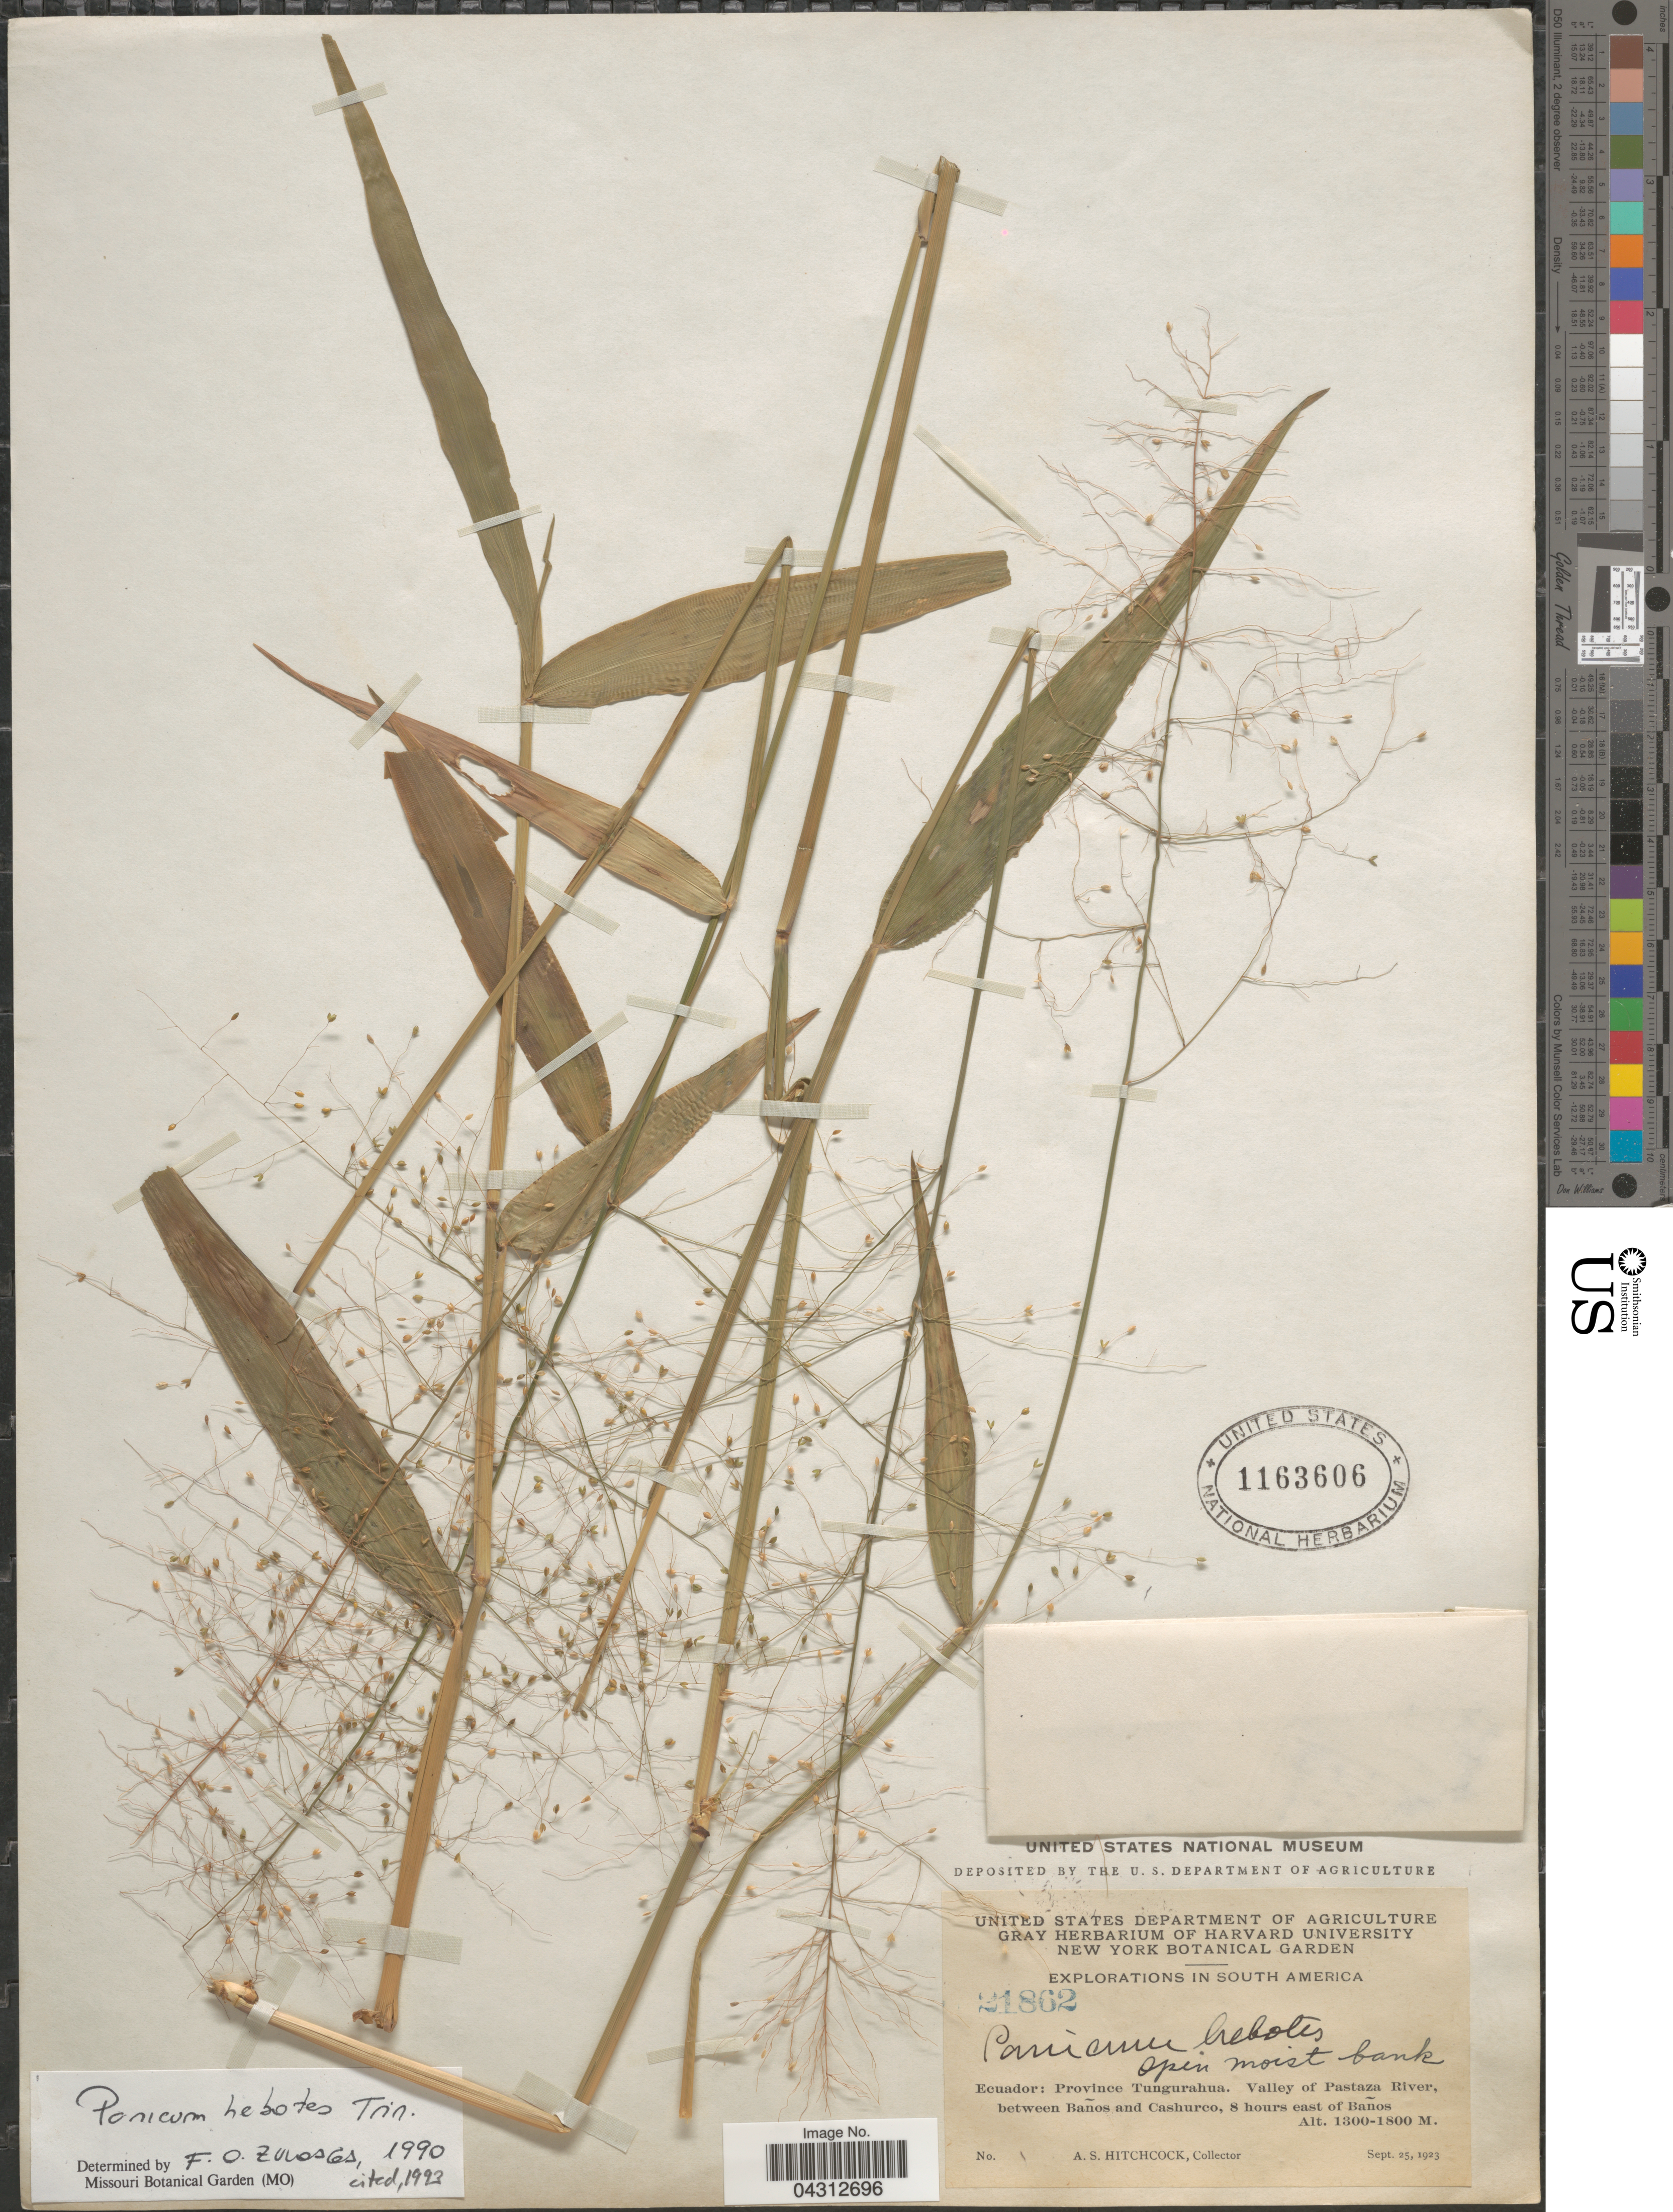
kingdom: Plantae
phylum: Tracheophyta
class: Liliopsida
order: Poales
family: Poaceae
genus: Dichanthelium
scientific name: Dichanthelium hebotes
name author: (Trin.) Zuloaga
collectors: A. S. Hitchcock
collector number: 21862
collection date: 1923-09-25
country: Ecuador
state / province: Tungurahua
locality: Explorations in South America. Valley of Pastaza River, between Baños and Cashurco, 8 hours east of Baños.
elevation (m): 1300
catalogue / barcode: US 1163606